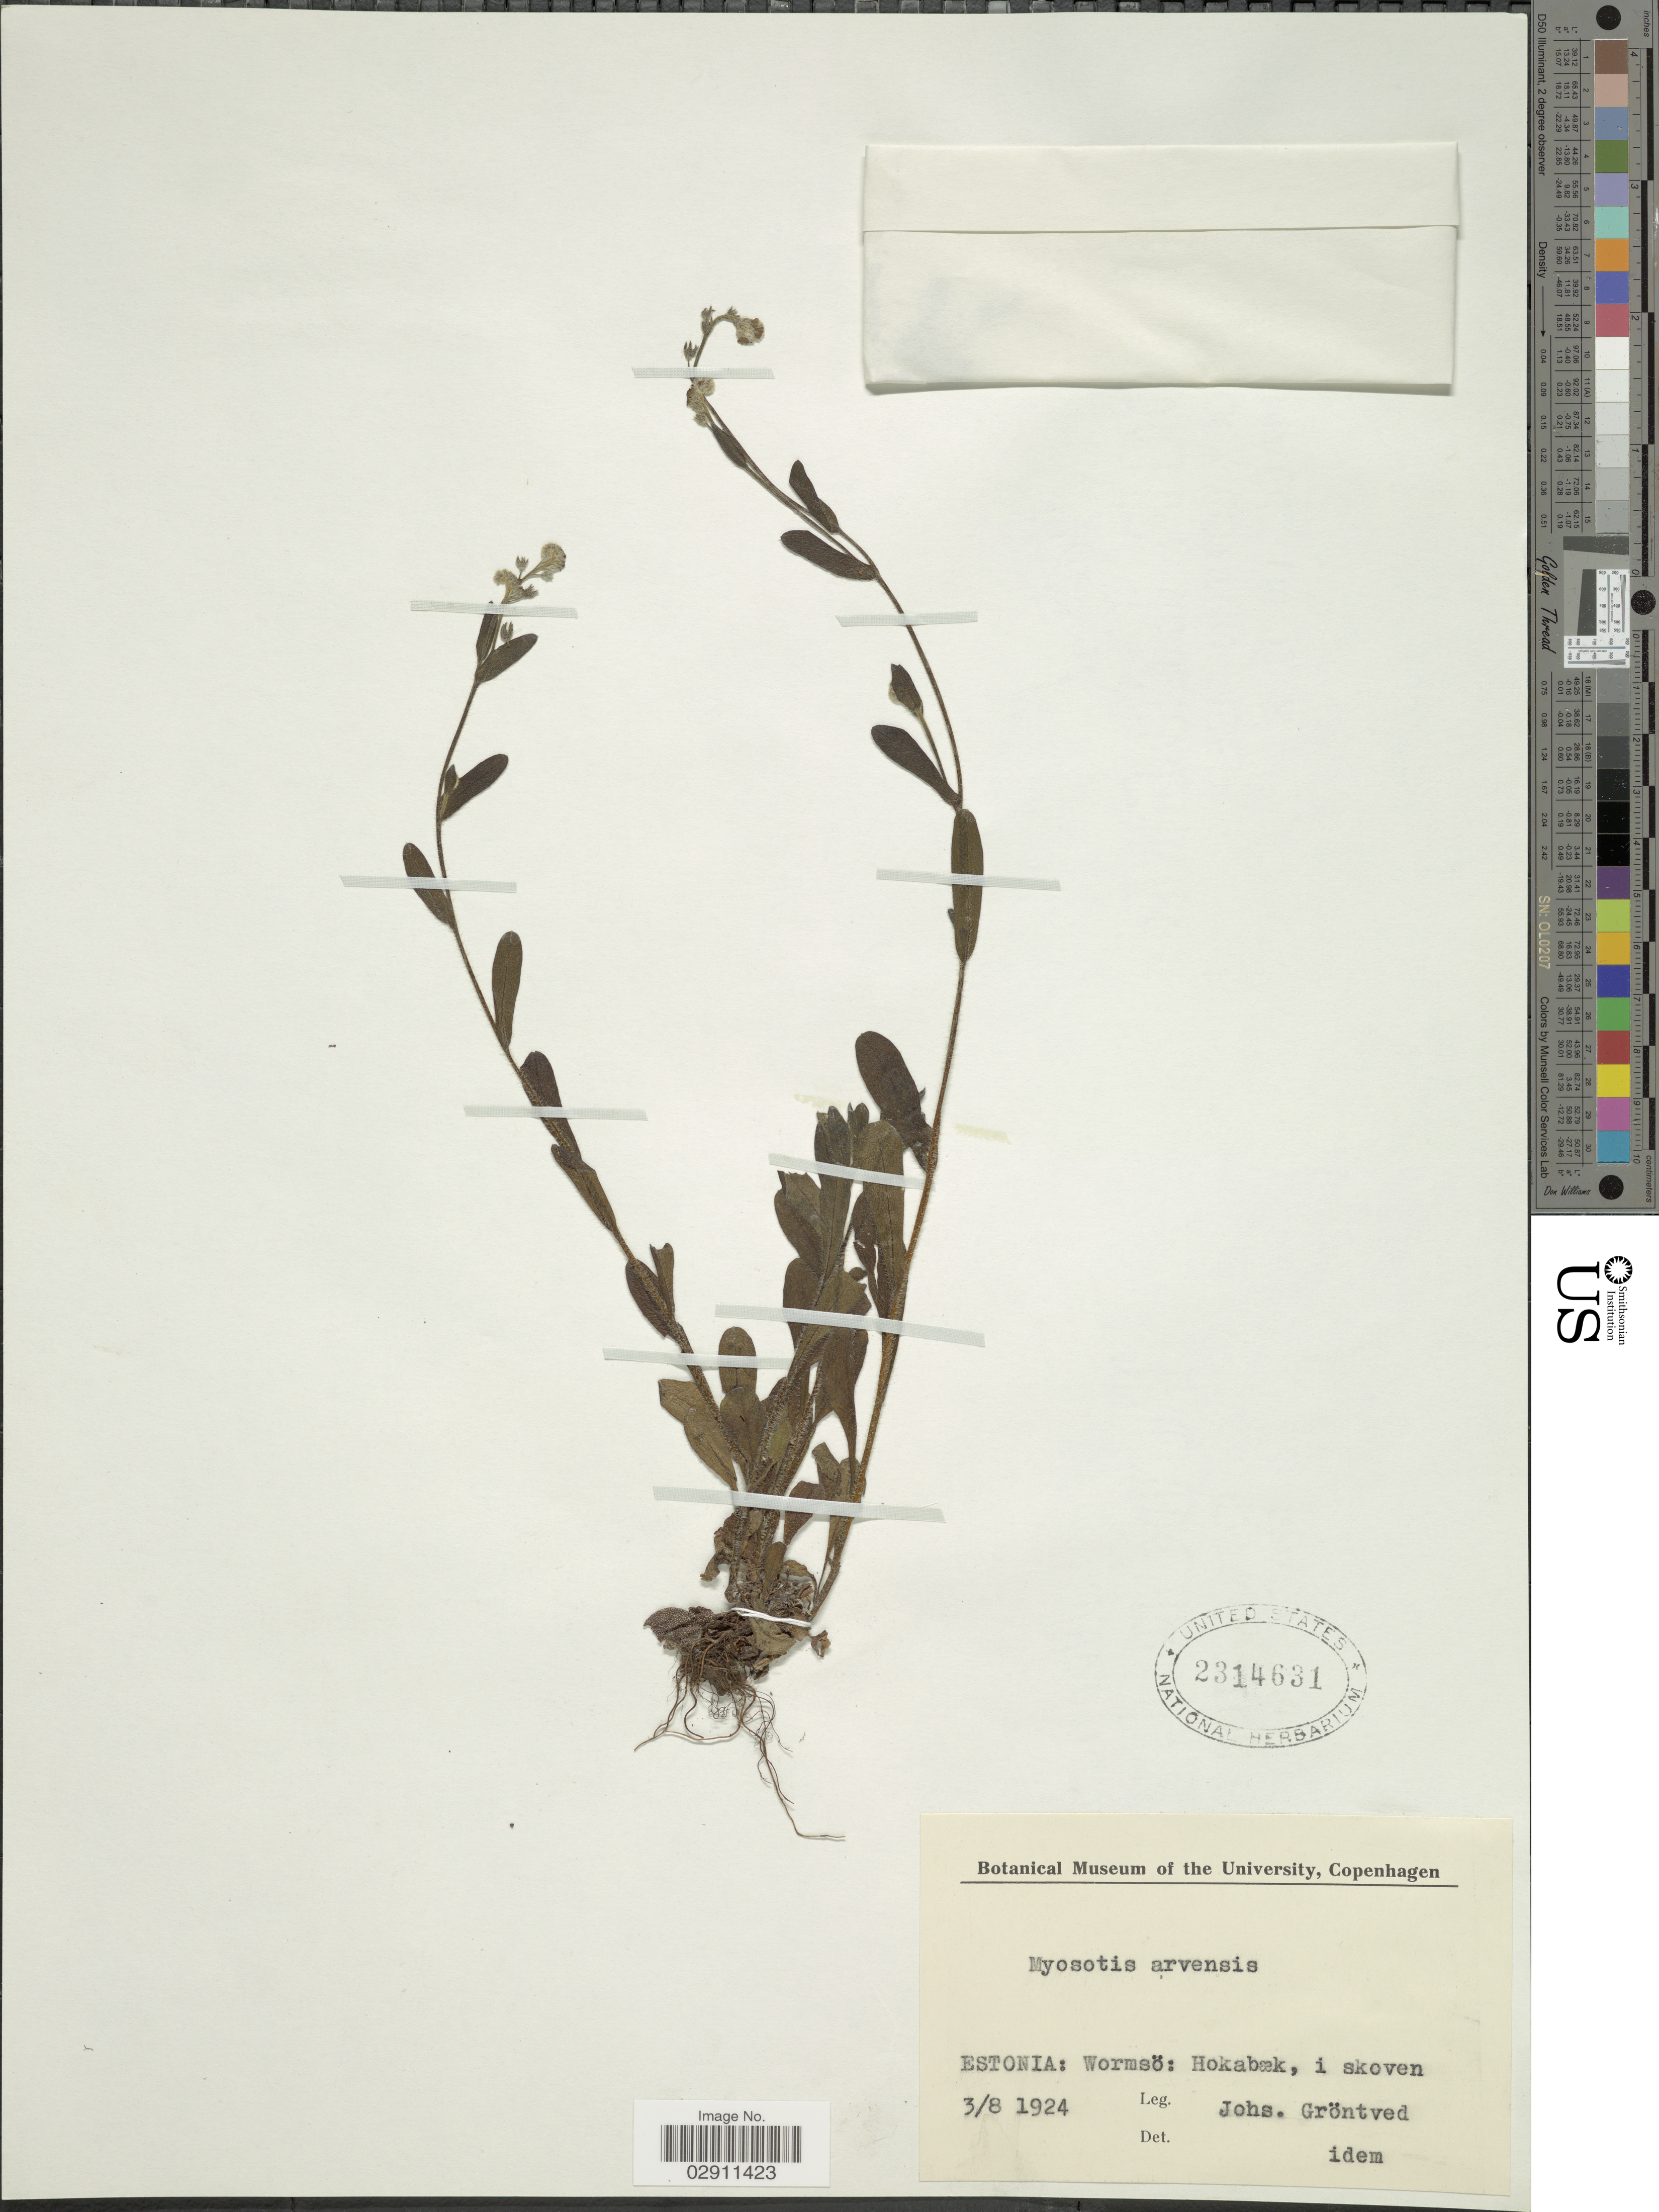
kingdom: Plantae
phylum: Tracheophyta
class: Magnoliopsida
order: Boraginales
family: Boraginaceae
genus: Myosotis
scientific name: Myosotis arvensis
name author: (L.) Hill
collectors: J. Gröntved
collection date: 1924-08-03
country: Estonia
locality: Wormsö: Hokabæk, i skoven.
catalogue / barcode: US 2314631